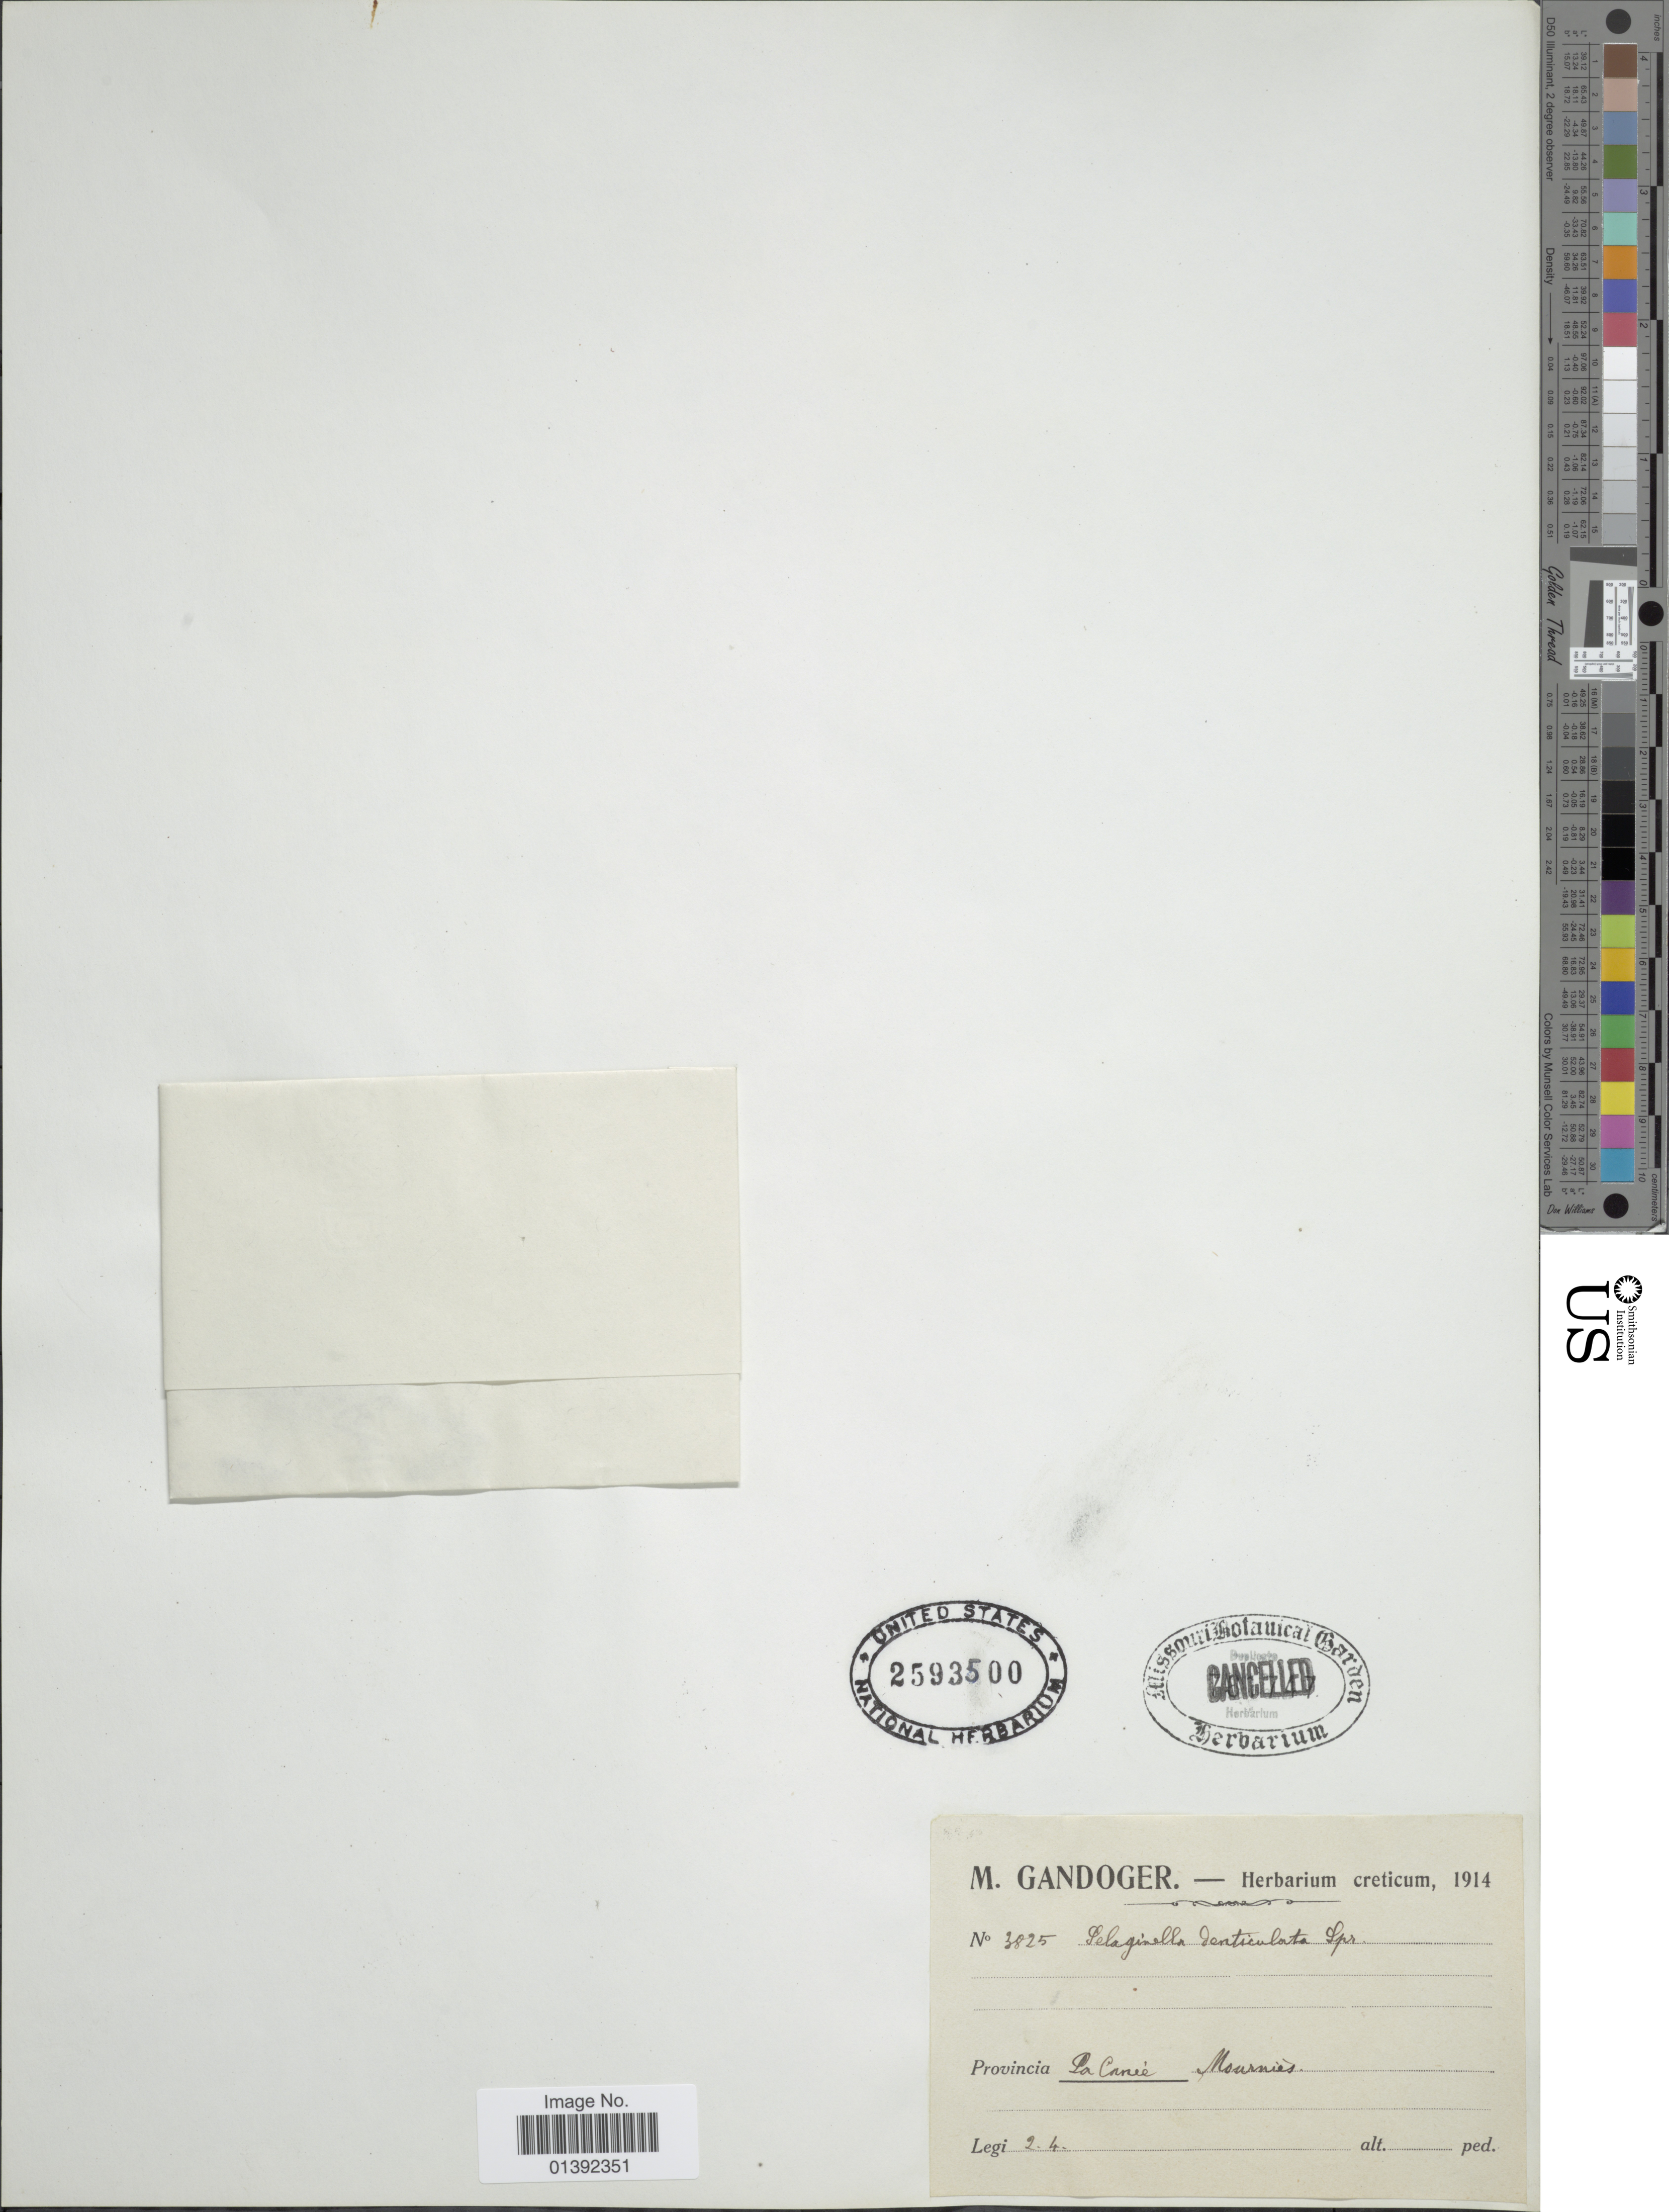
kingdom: Plantae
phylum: Tracheophyta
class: Lycopodiopsida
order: Selaginellales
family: Selaginellaceae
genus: Selaginella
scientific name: Selaginella denticulata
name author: (L.) Spring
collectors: M. Gandoger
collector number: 3825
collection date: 1914-04-02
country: Greece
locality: Provincia La Canee Mourniés.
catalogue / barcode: US 2593500